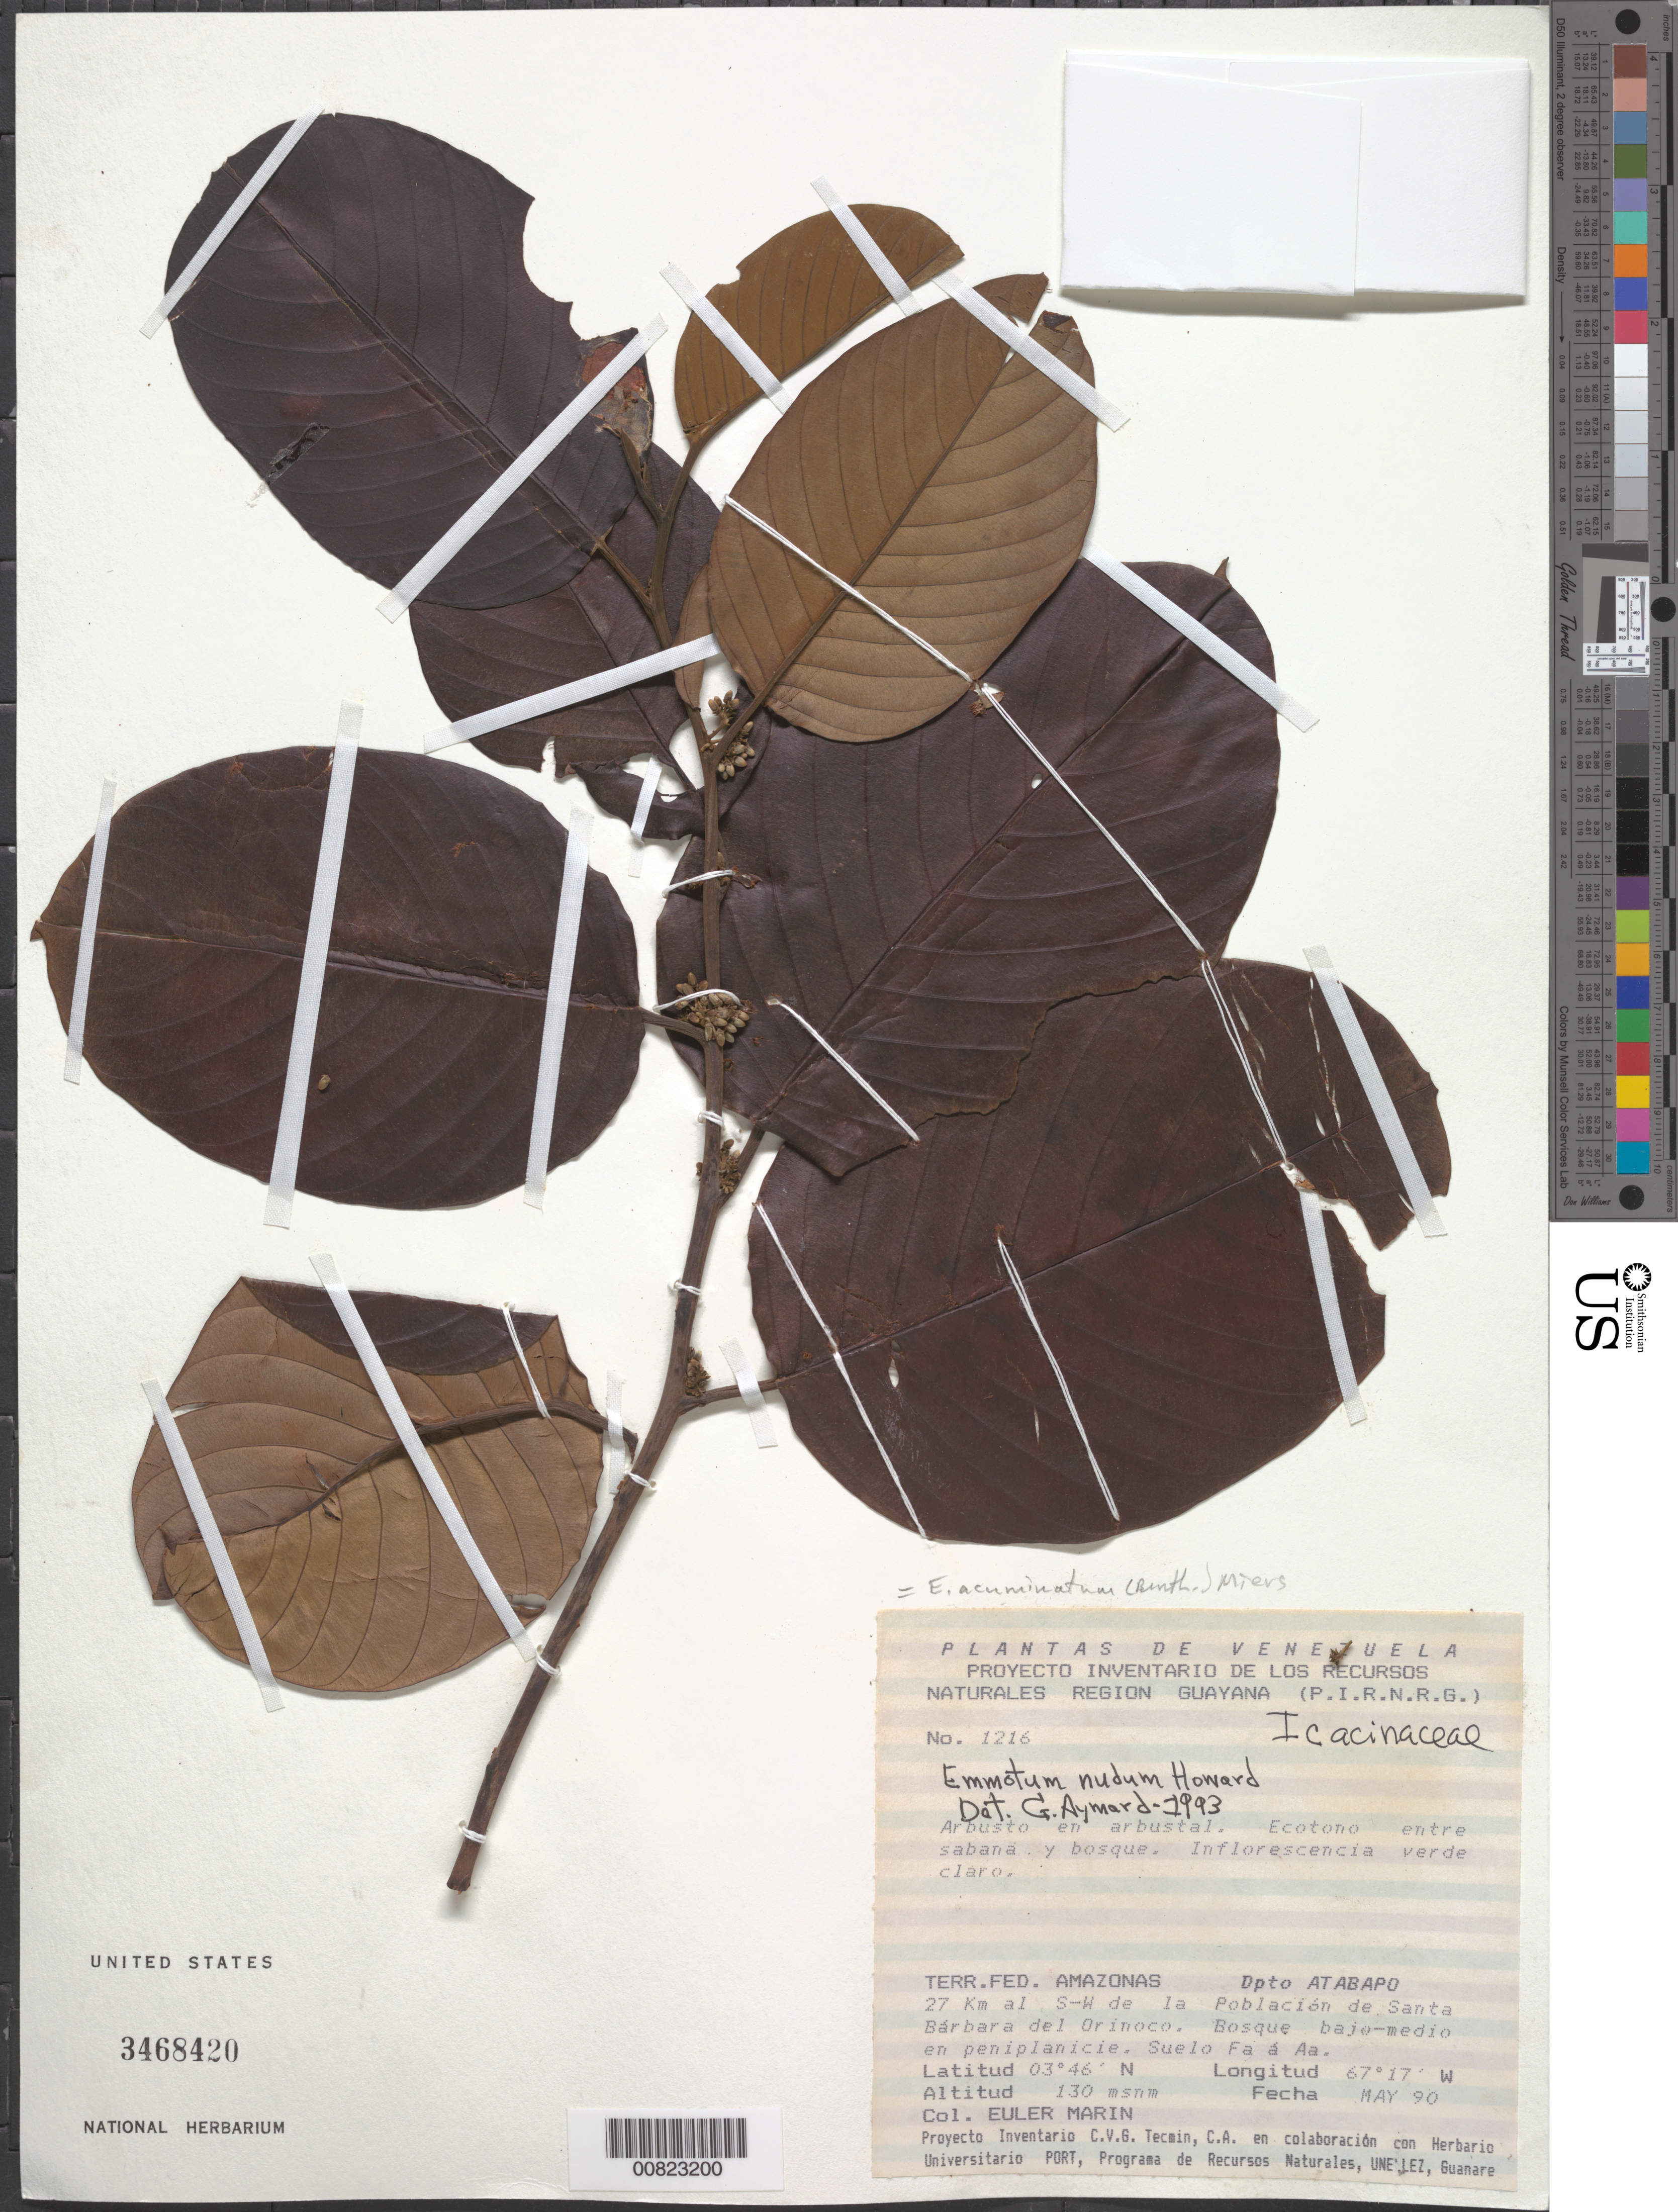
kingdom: Plantae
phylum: Tracheophyta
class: Magnoliopsida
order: Metteniusales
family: Metteniusaceae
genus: Emmotum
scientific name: Emmotum nudum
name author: R.A. Howard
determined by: Aymard C., G. A., (PORT), Univ. Nac. Exp. de los Llanos Ezequiel Zamora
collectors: E. Marin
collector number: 1216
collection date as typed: May-90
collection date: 1990-05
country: Venezuela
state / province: Amazonas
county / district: Atabapo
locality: Sta. Barbara del Orinoco, 27 km al SW, Suelo Fa á Aa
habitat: Bosque bajo-medio en peniplanicie; en arbustal, ecotone entre sabana y bosque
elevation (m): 130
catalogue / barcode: US 3468420